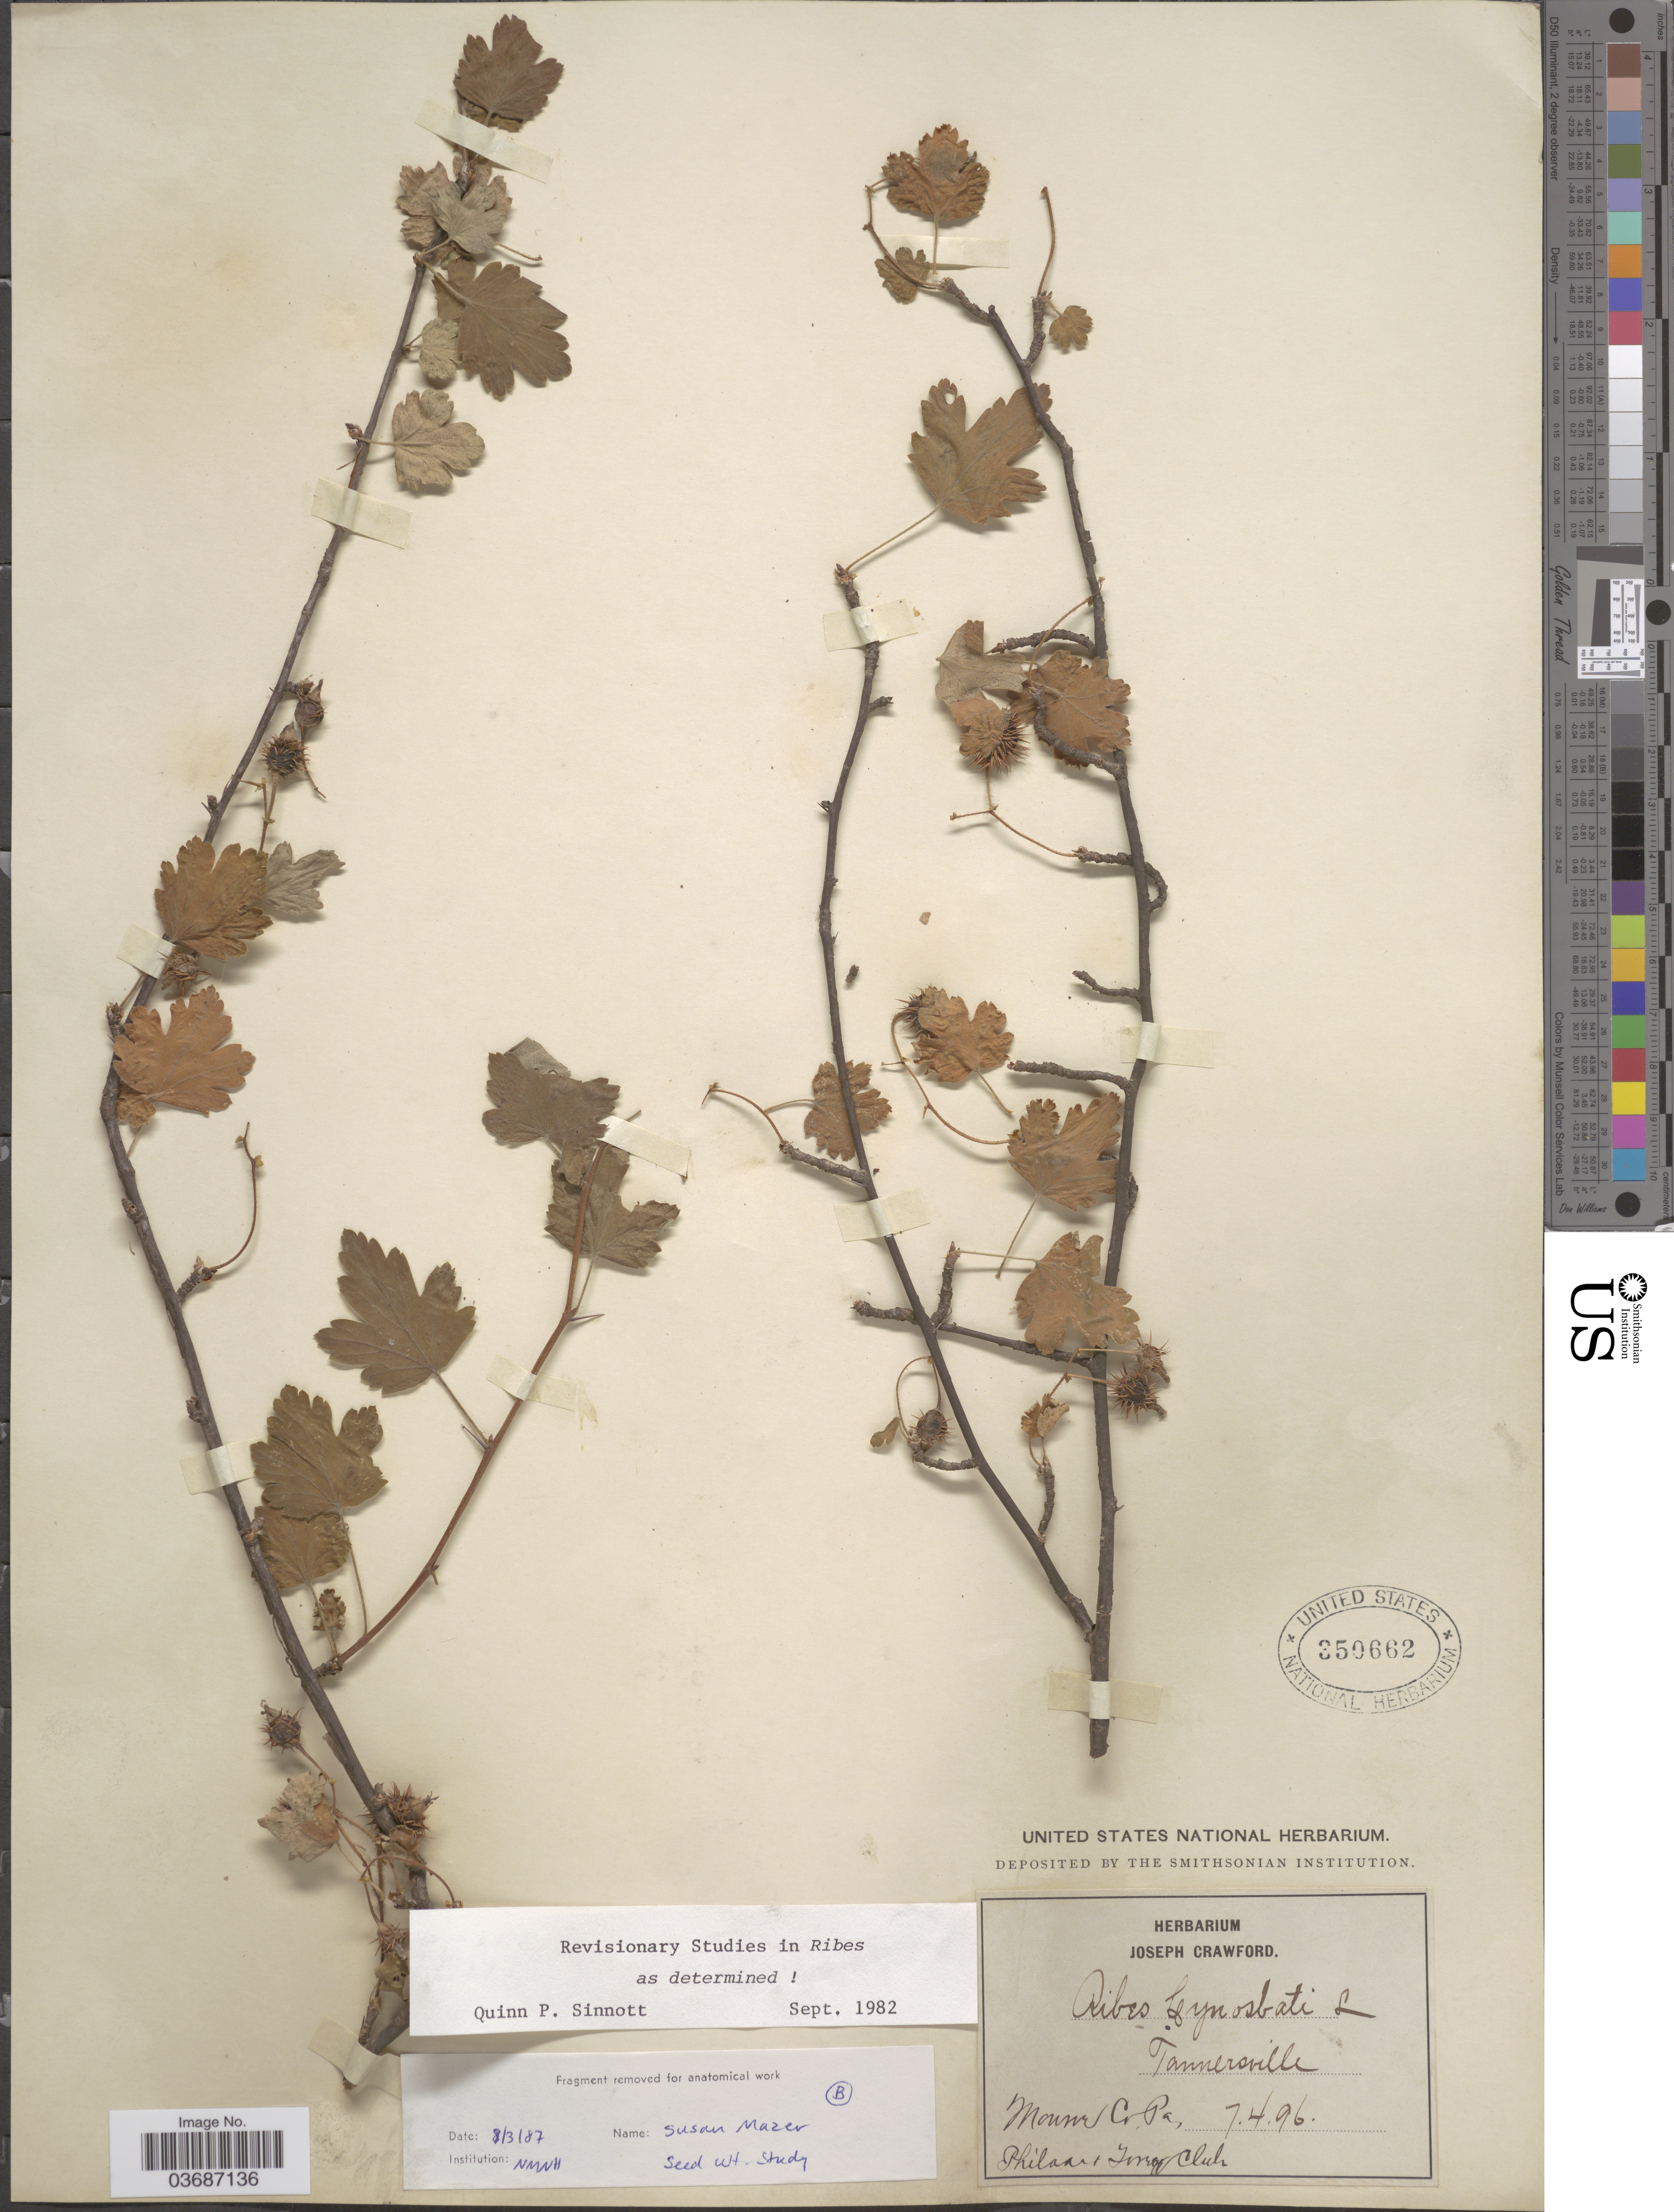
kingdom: Plantae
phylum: Tracheophyta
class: Magnoliopsida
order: Saxifragales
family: Grossulariaceae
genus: Ribes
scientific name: Ribes cynosbati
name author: L.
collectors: ex herb. Joseph Crawford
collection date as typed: Transcribed d/m/y: 4/7/96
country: United States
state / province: Pennsylvania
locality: Tannersville. Monroe Co.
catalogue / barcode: US 350662